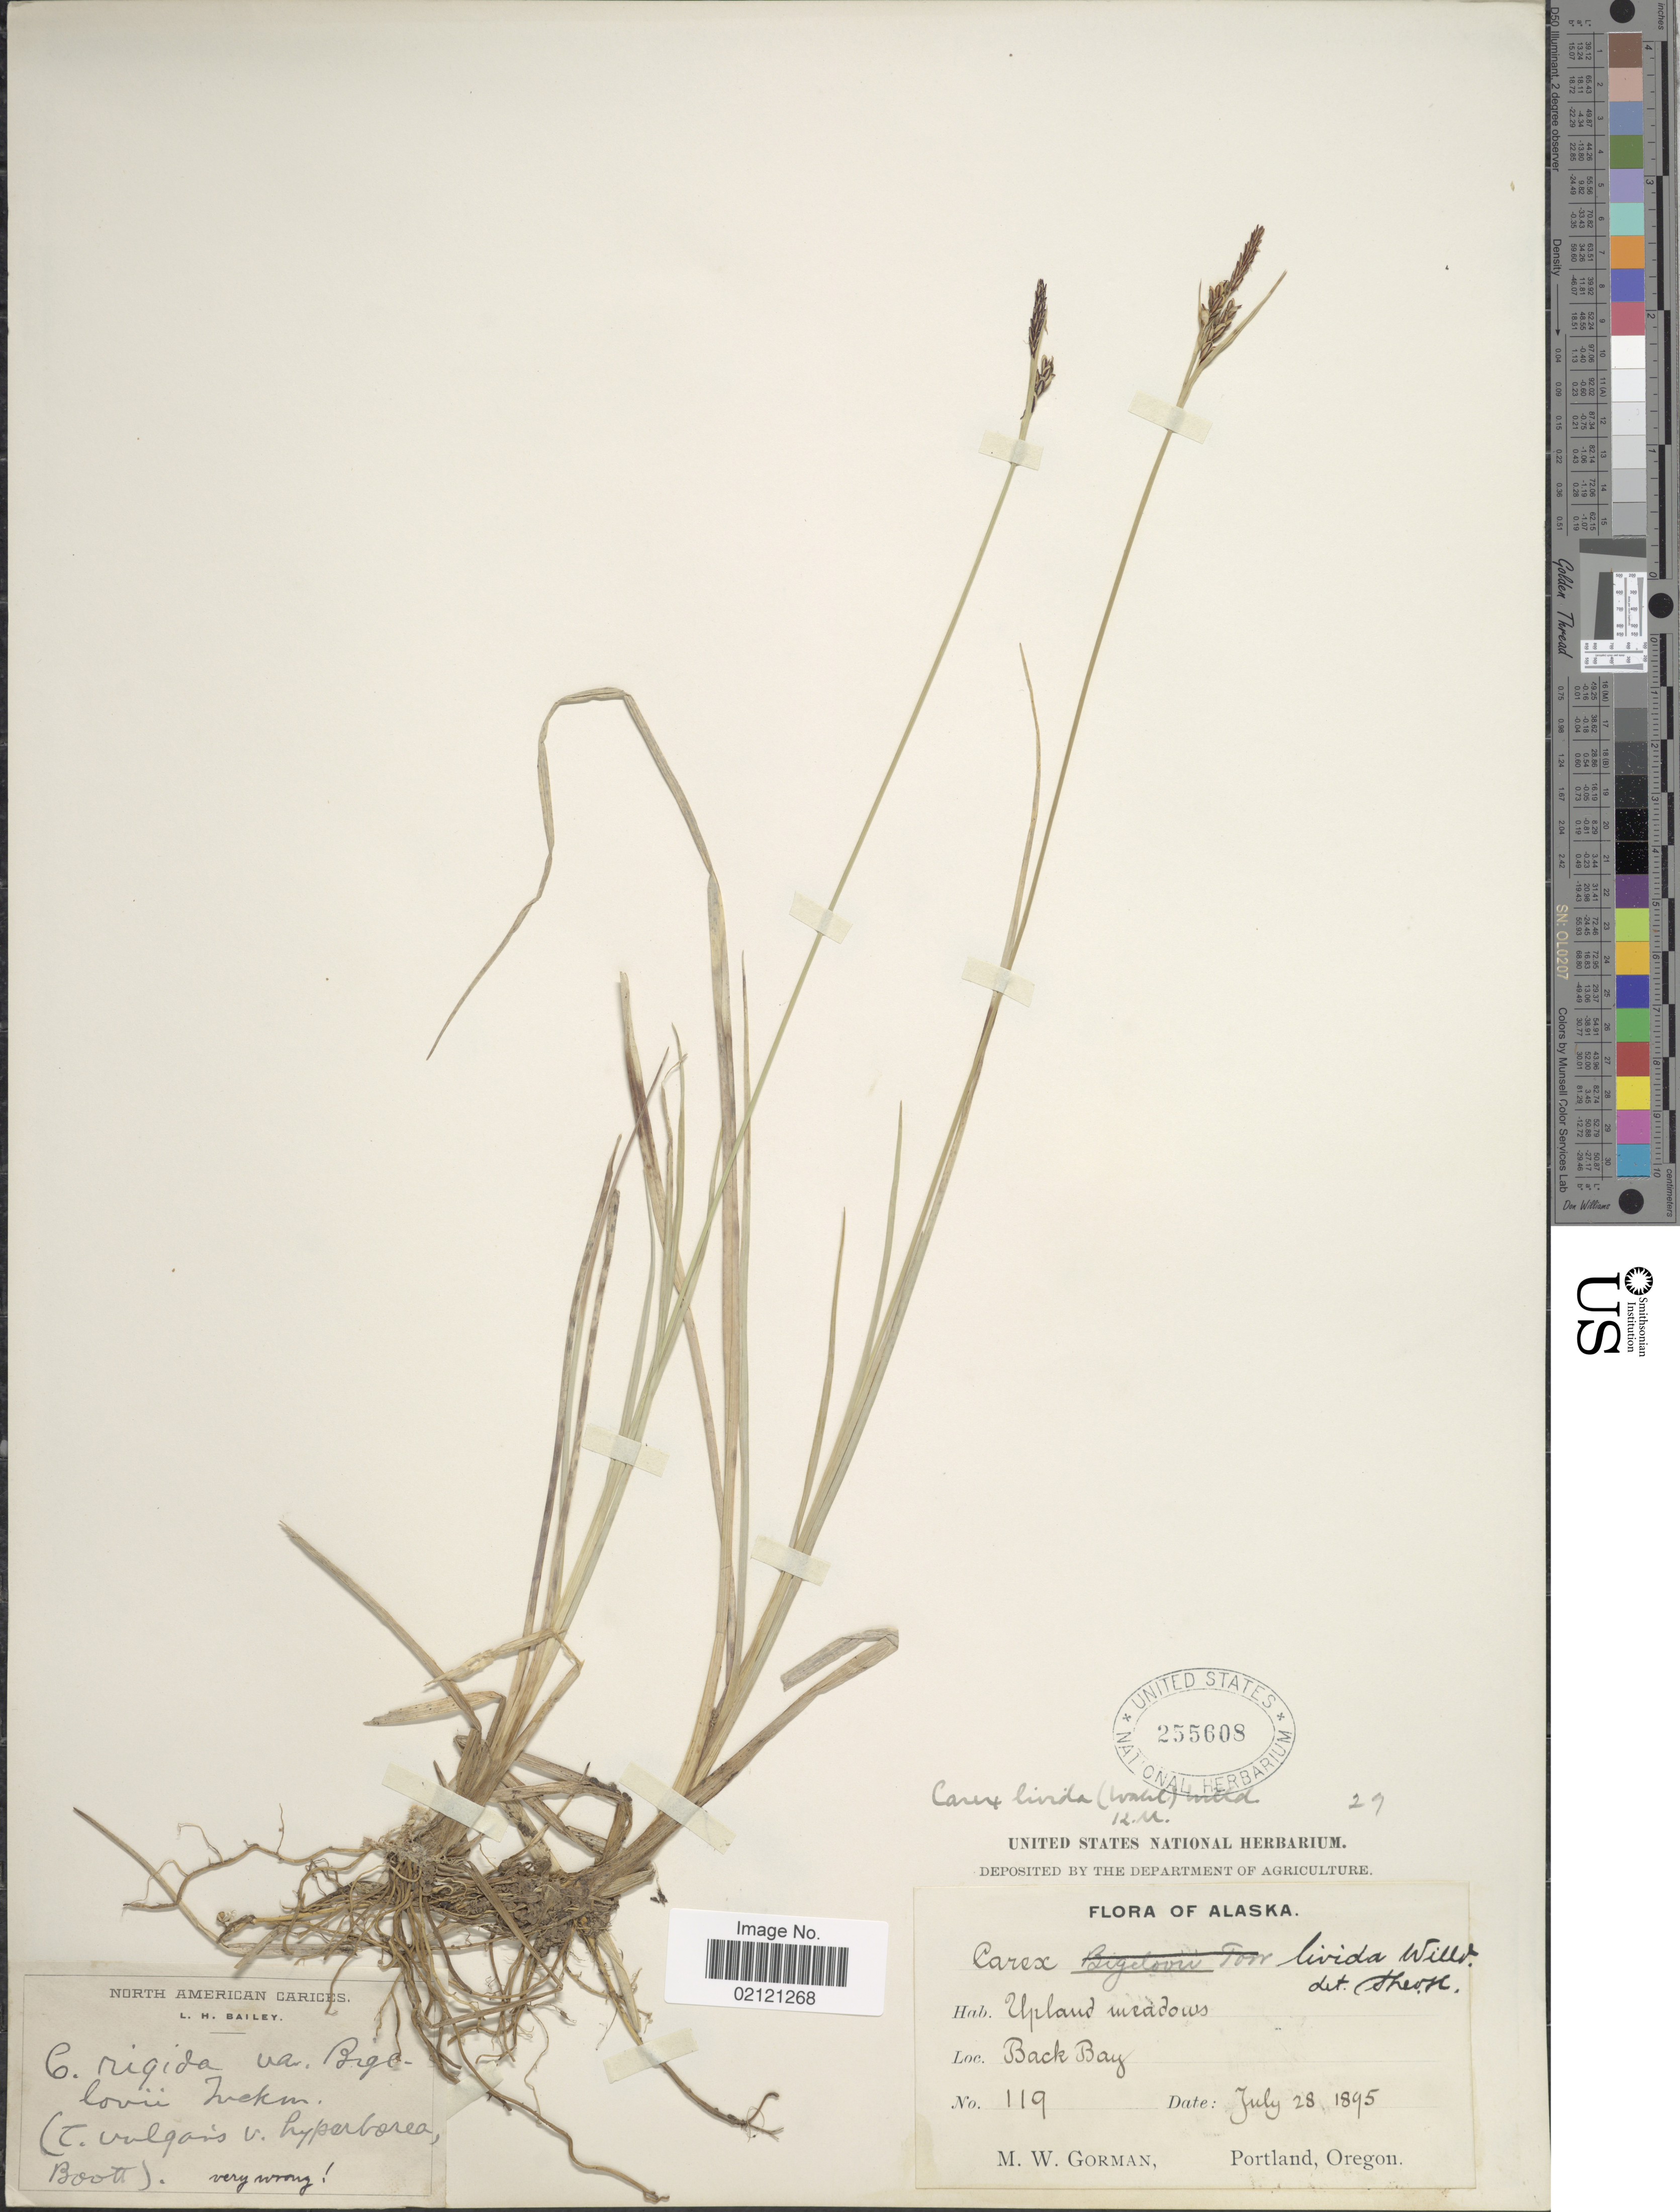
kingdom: Plantae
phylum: Tracheophyta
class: Liliopsida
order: Poales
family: Cyperaceae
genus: Carex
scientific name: Carex livida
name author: (Wahlenb.) Willd.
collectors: M. W. Gorman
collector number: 119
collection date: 1895-07-28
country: United States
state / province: Alaska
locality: Back Bay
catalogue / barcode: US 255608